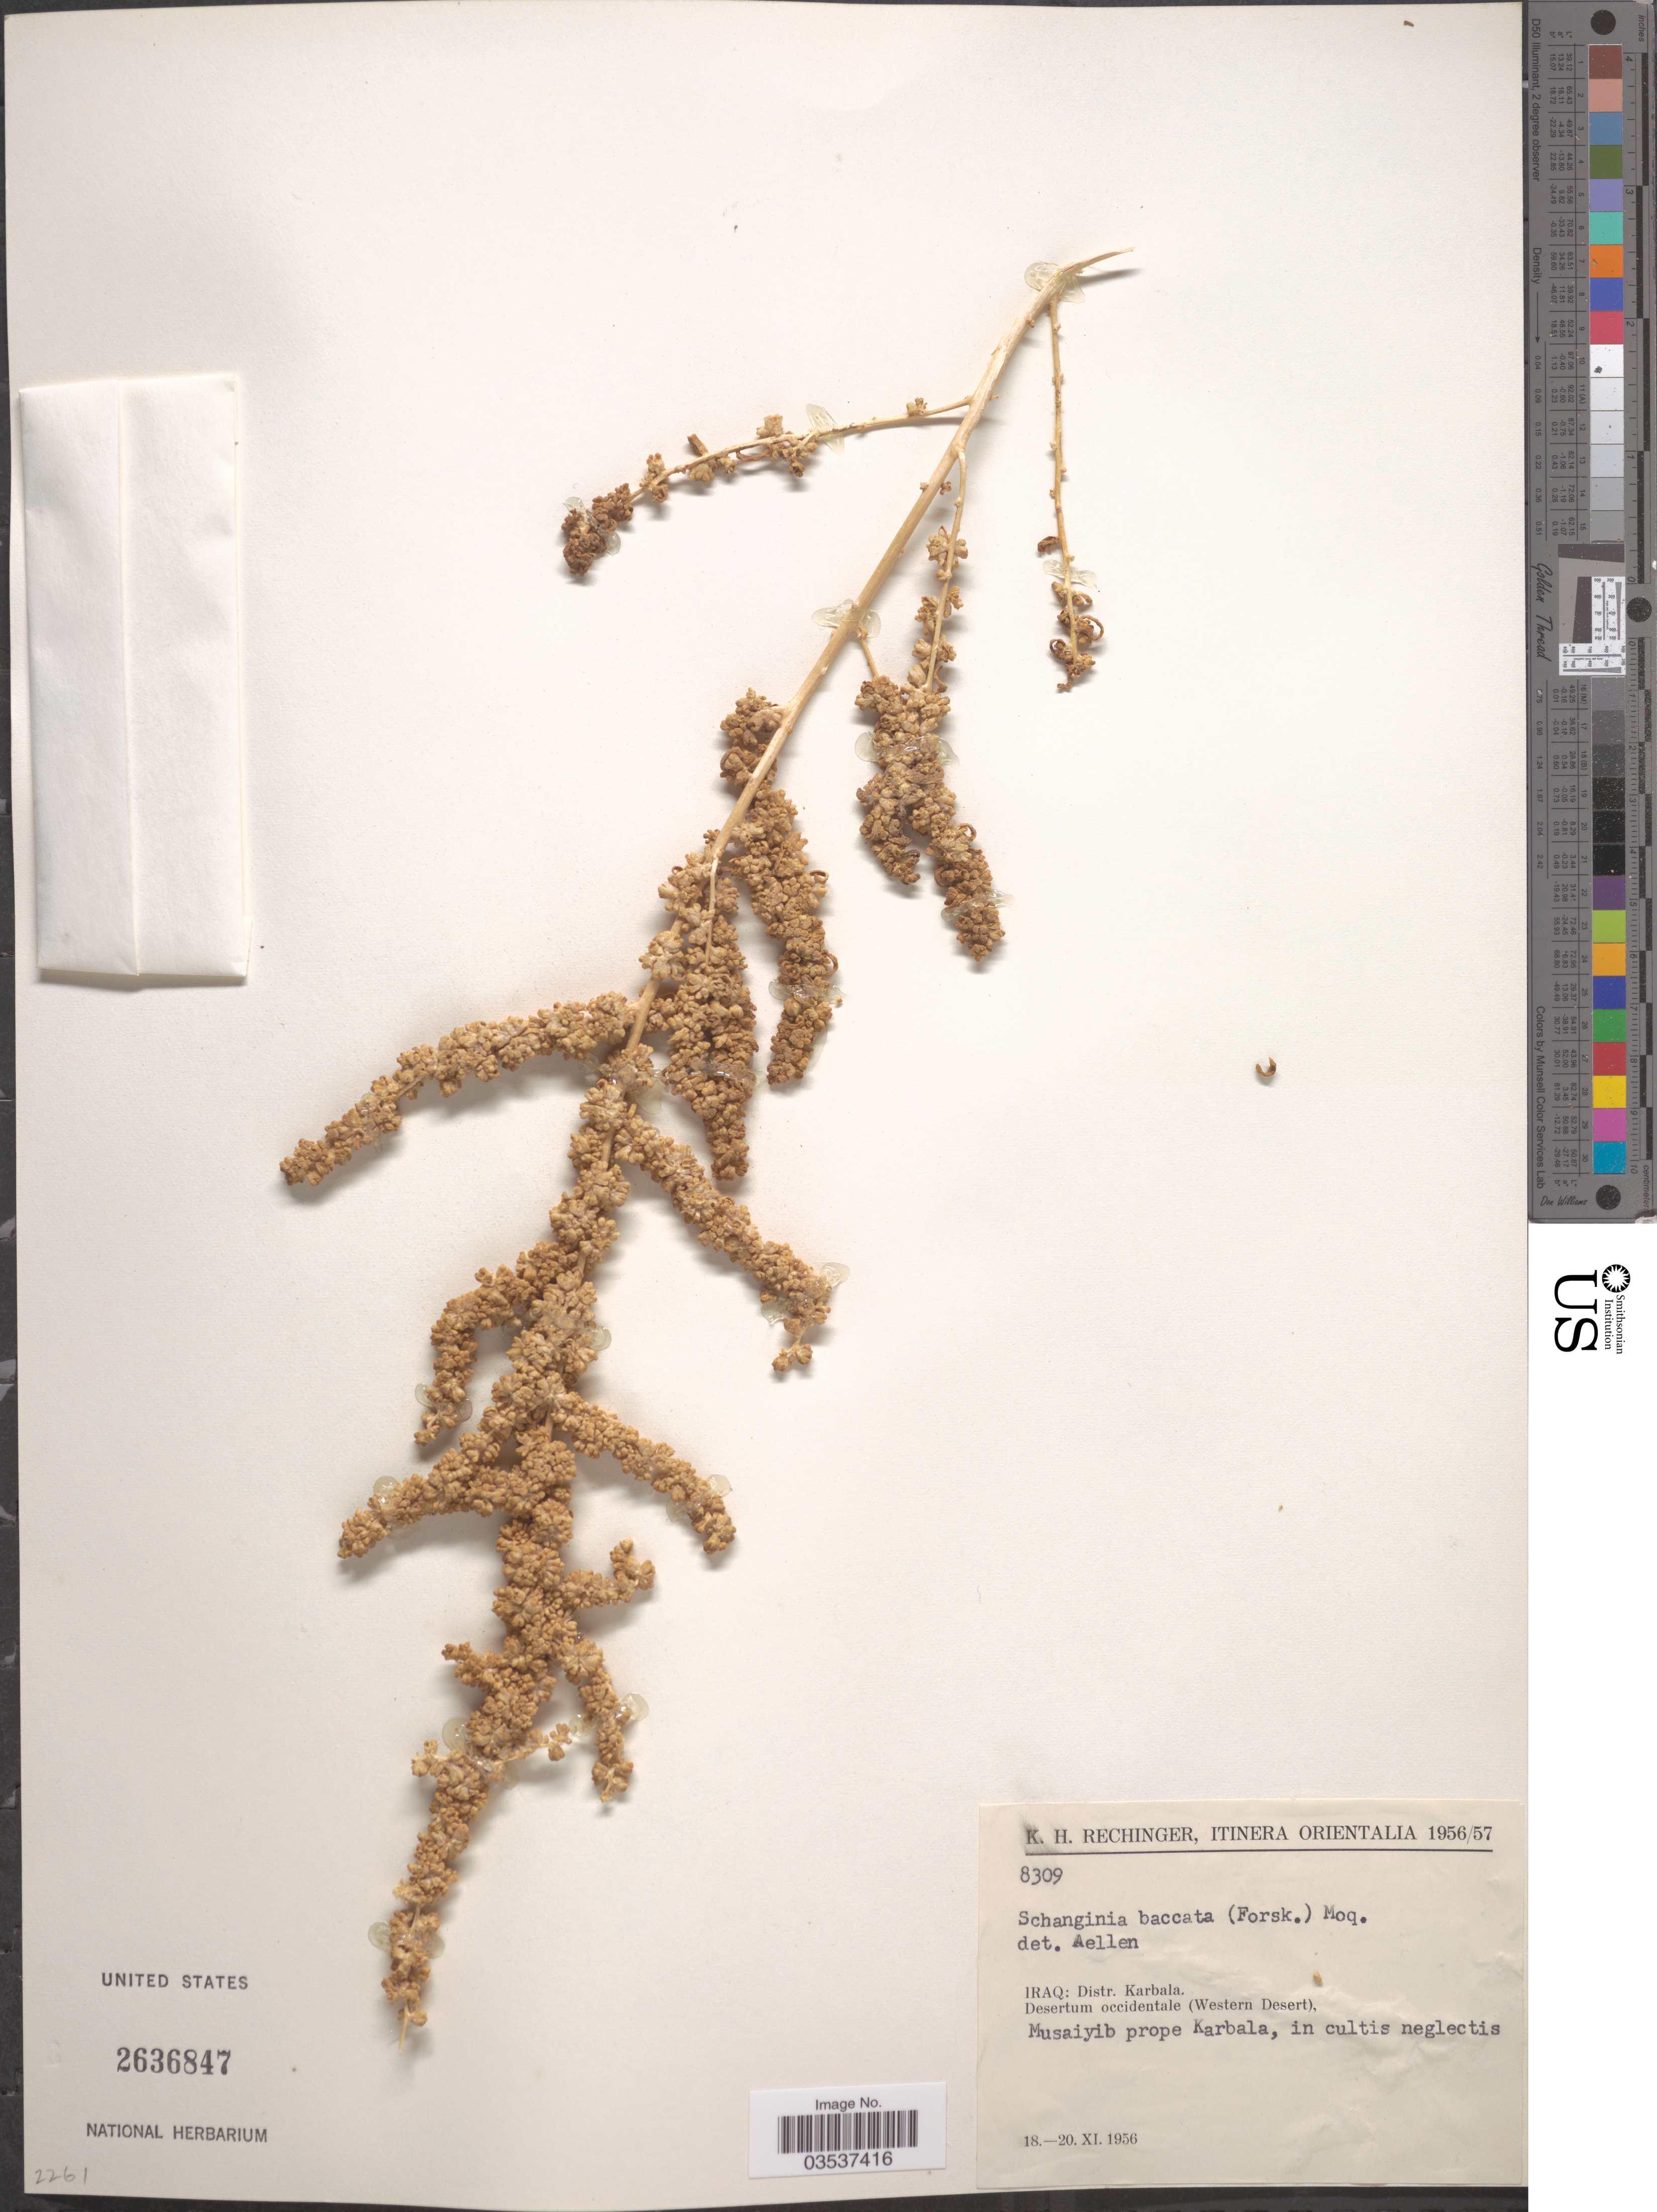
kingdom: Plantae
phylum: Tracheophyta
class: Magnoliopsida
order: Caryophyllales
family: Amaranthaceae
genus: Suaeda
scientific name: Suaeda aegyptiaca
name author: (Hasselq.) Zohary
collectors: K. H. Rechinger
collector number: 8309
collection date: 1956-11-18/1956-11-20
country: Iraq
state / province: Al Karbala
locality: Itinera Orientalia. Distr. Karbala. Desertum occidentale (Western Desert), Musaiyib prope Karbala.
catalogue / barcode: US 2636847